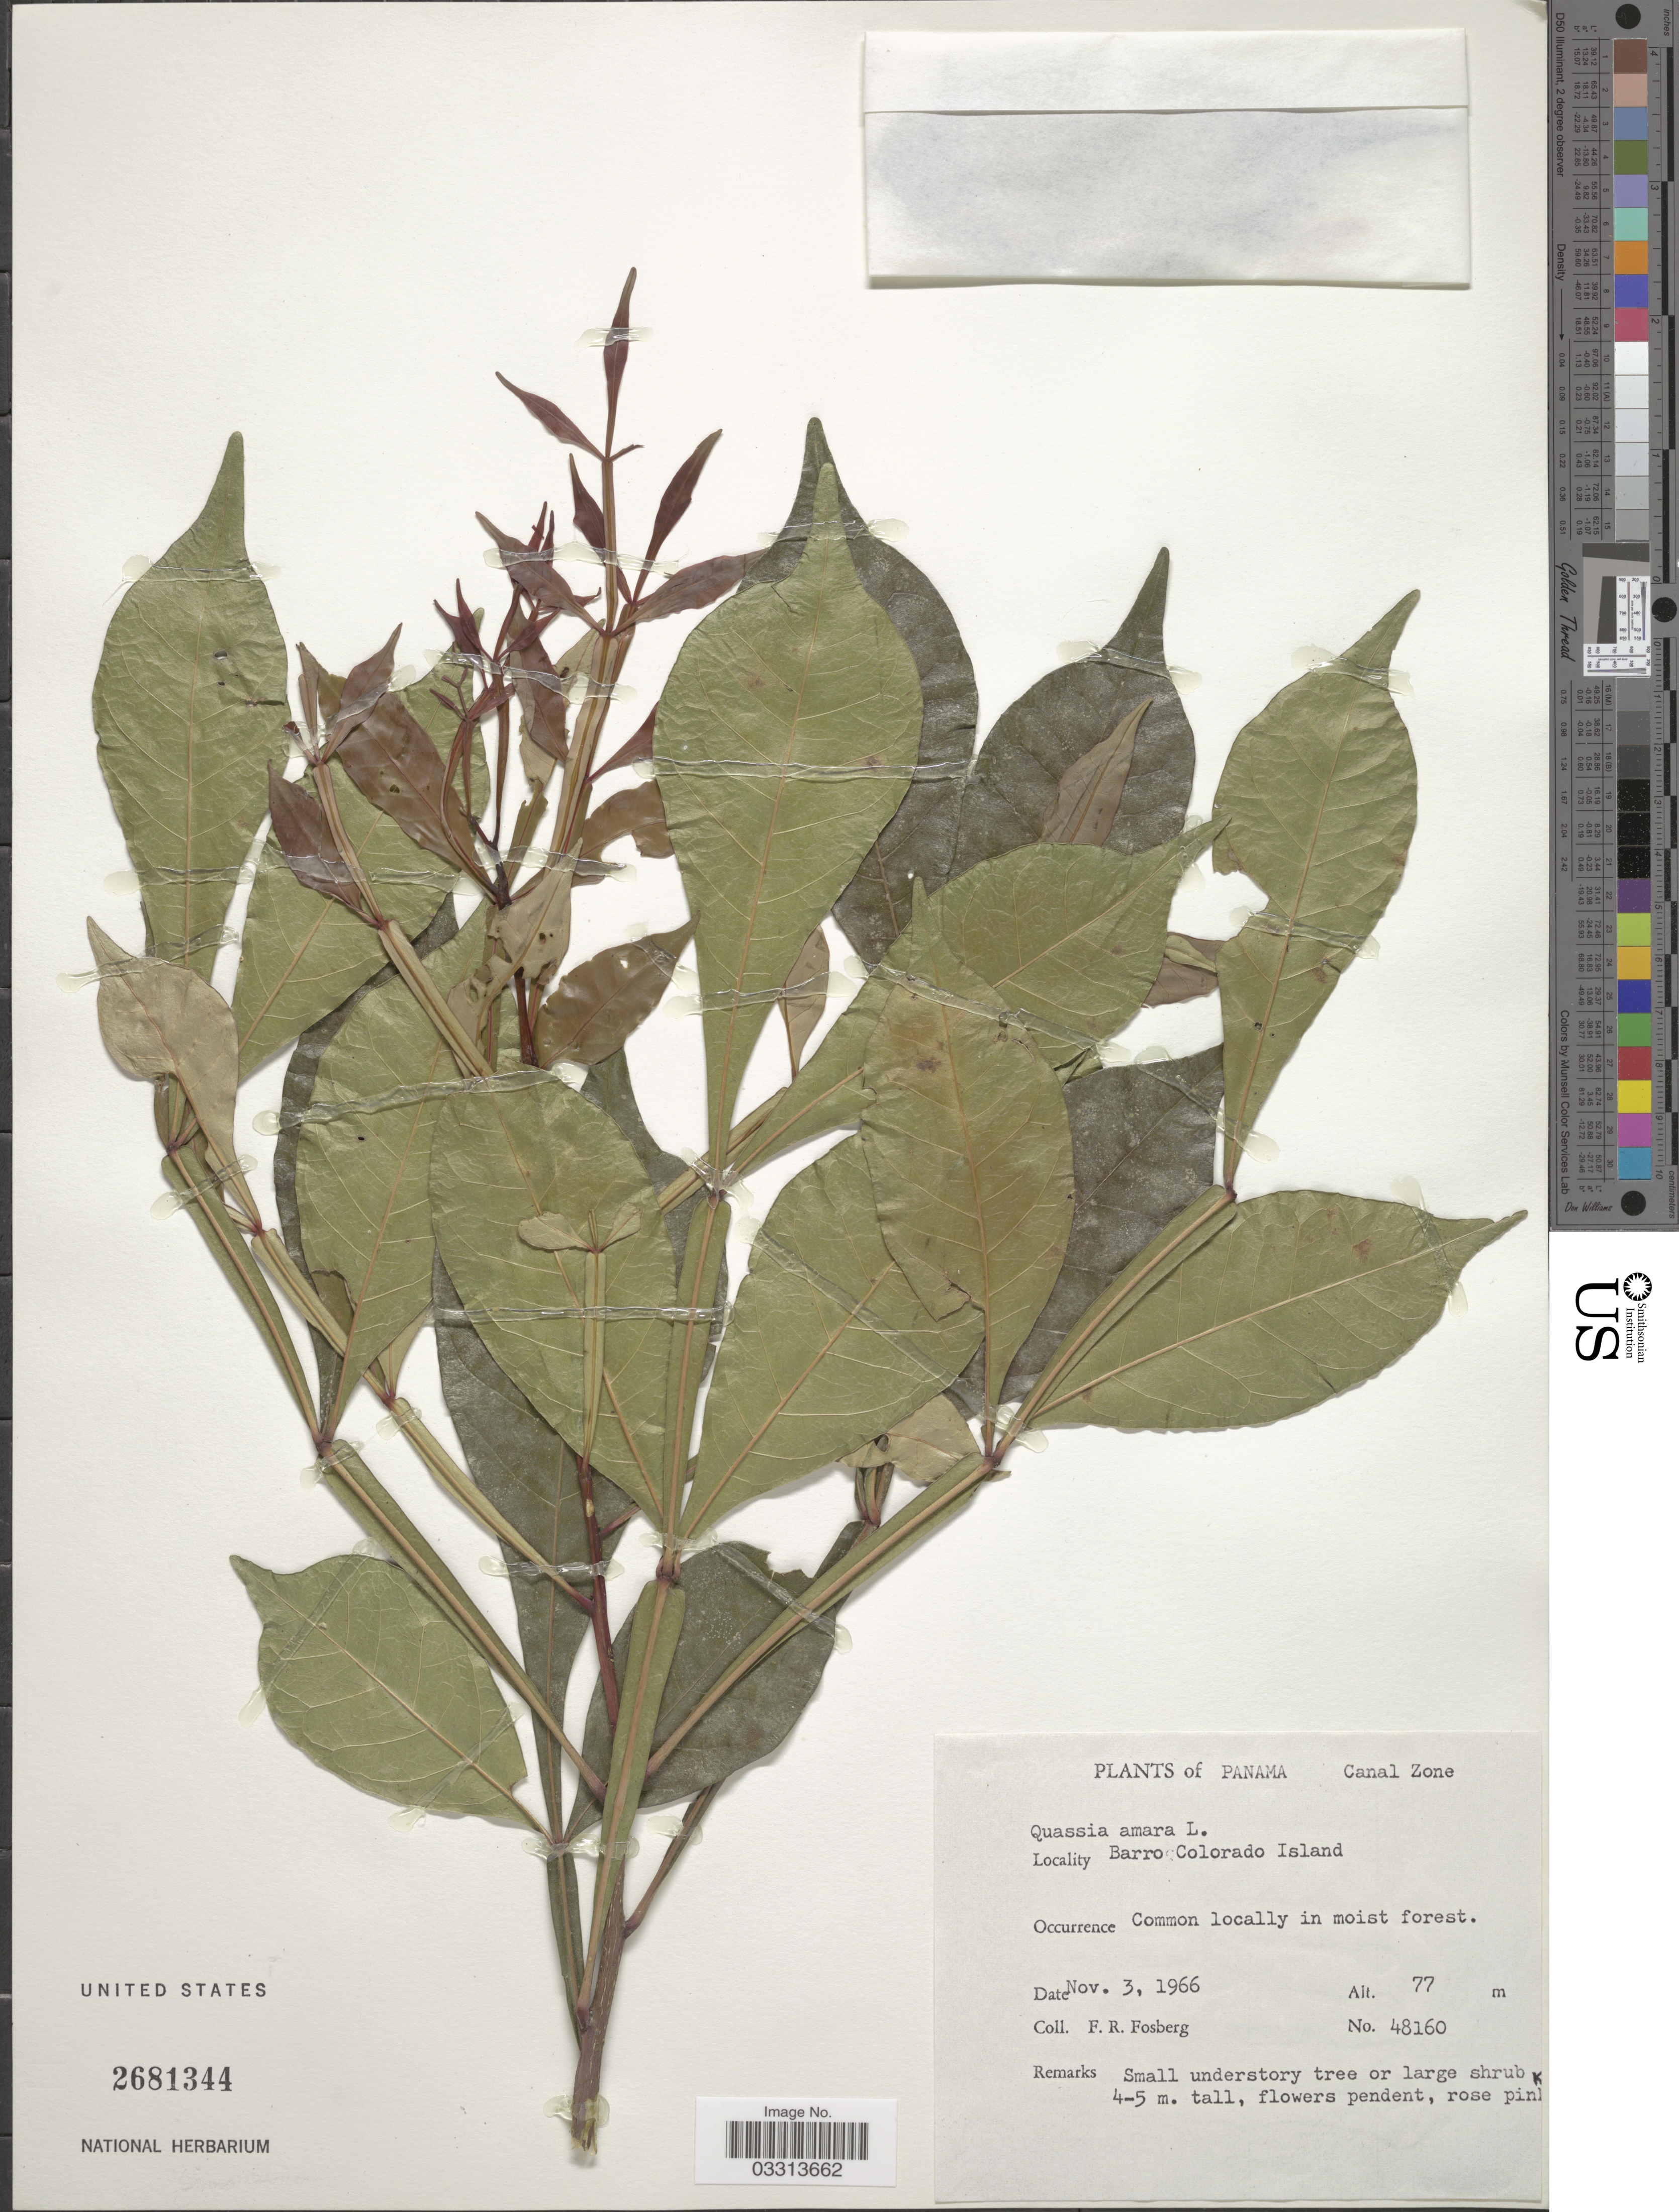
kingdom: Plantae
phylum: Tracheophyta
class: Magnoliopsida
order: Sapindales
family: Simaroubaceae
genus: Quassia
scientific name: Quassia amara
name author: L.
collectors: F. R. Fosberg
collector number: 48160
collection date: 1966-11-03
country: Panama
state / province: Panamá Oeste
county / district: Canal Zone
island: Barro Colorado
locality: Canal Zone, Barro Colorado Island.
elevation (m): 77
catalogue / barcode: US 2681344